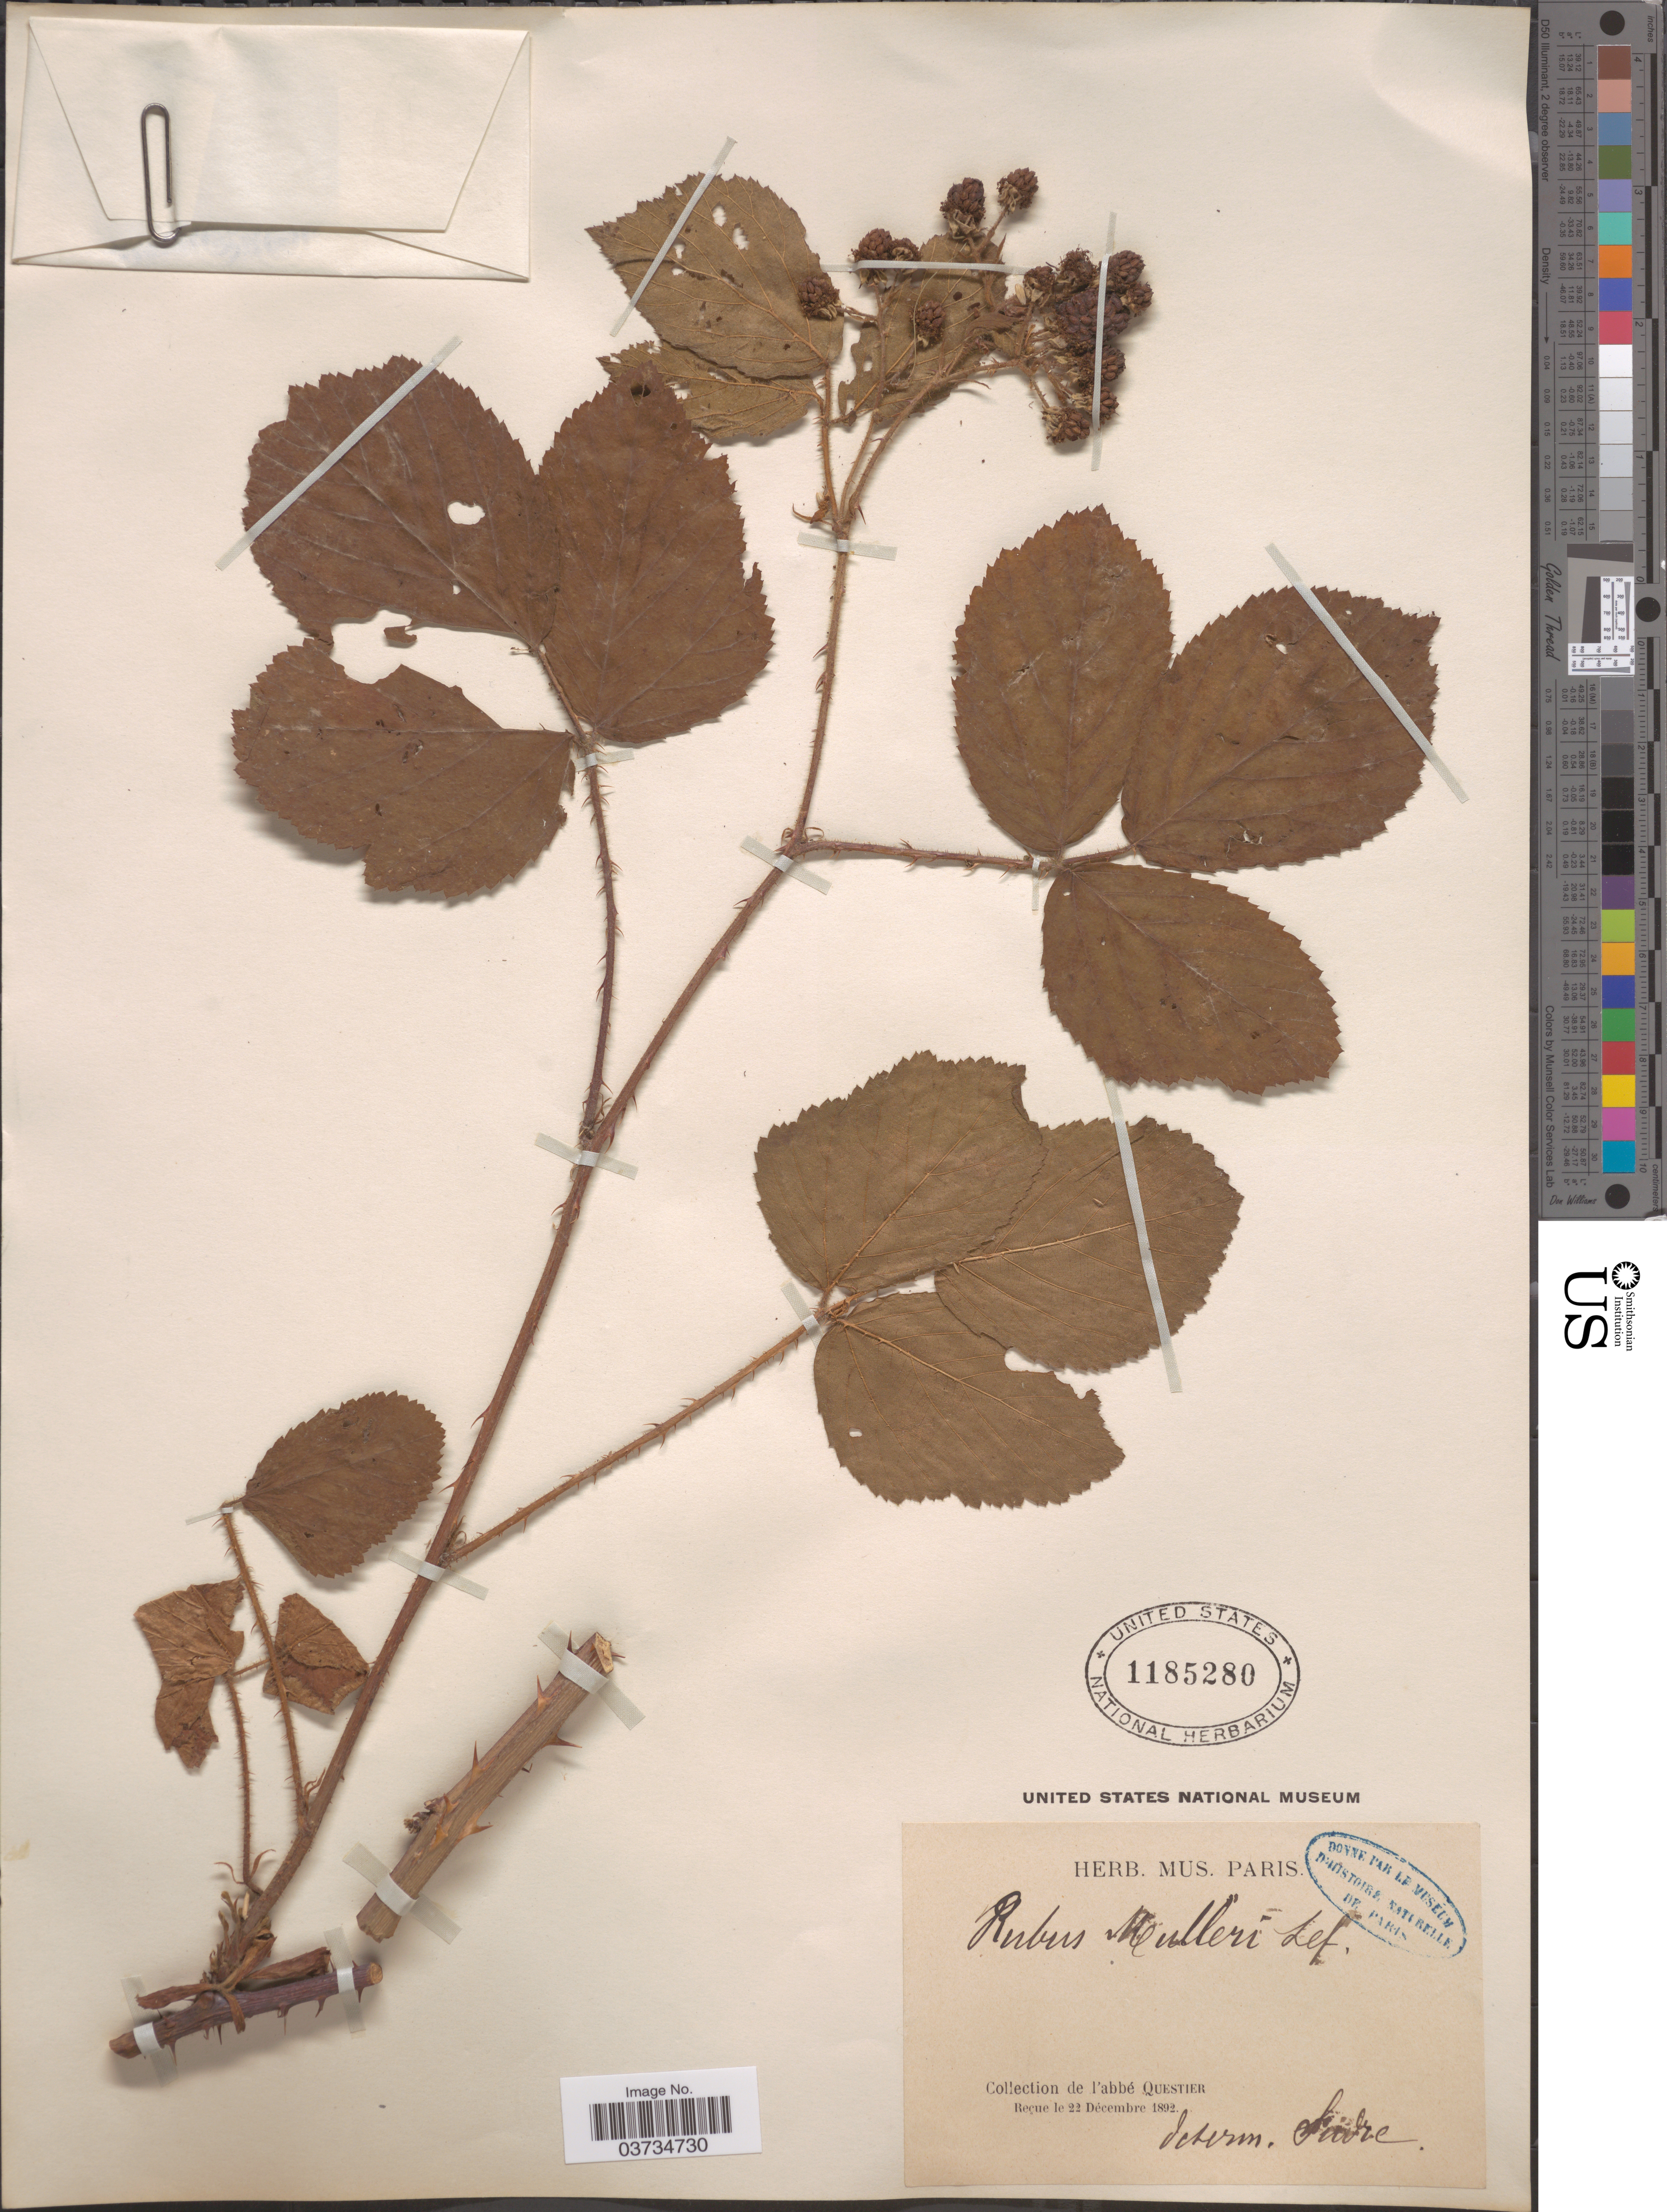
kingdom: Plantae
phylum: Tracheophyta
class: Magnoliopsida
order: Rosales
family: Rosaceae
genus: Rubus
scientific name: Rubus mulleri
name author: Lefèvre ex P.J. Müll.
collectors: A. Questier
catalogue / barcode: US 1185280